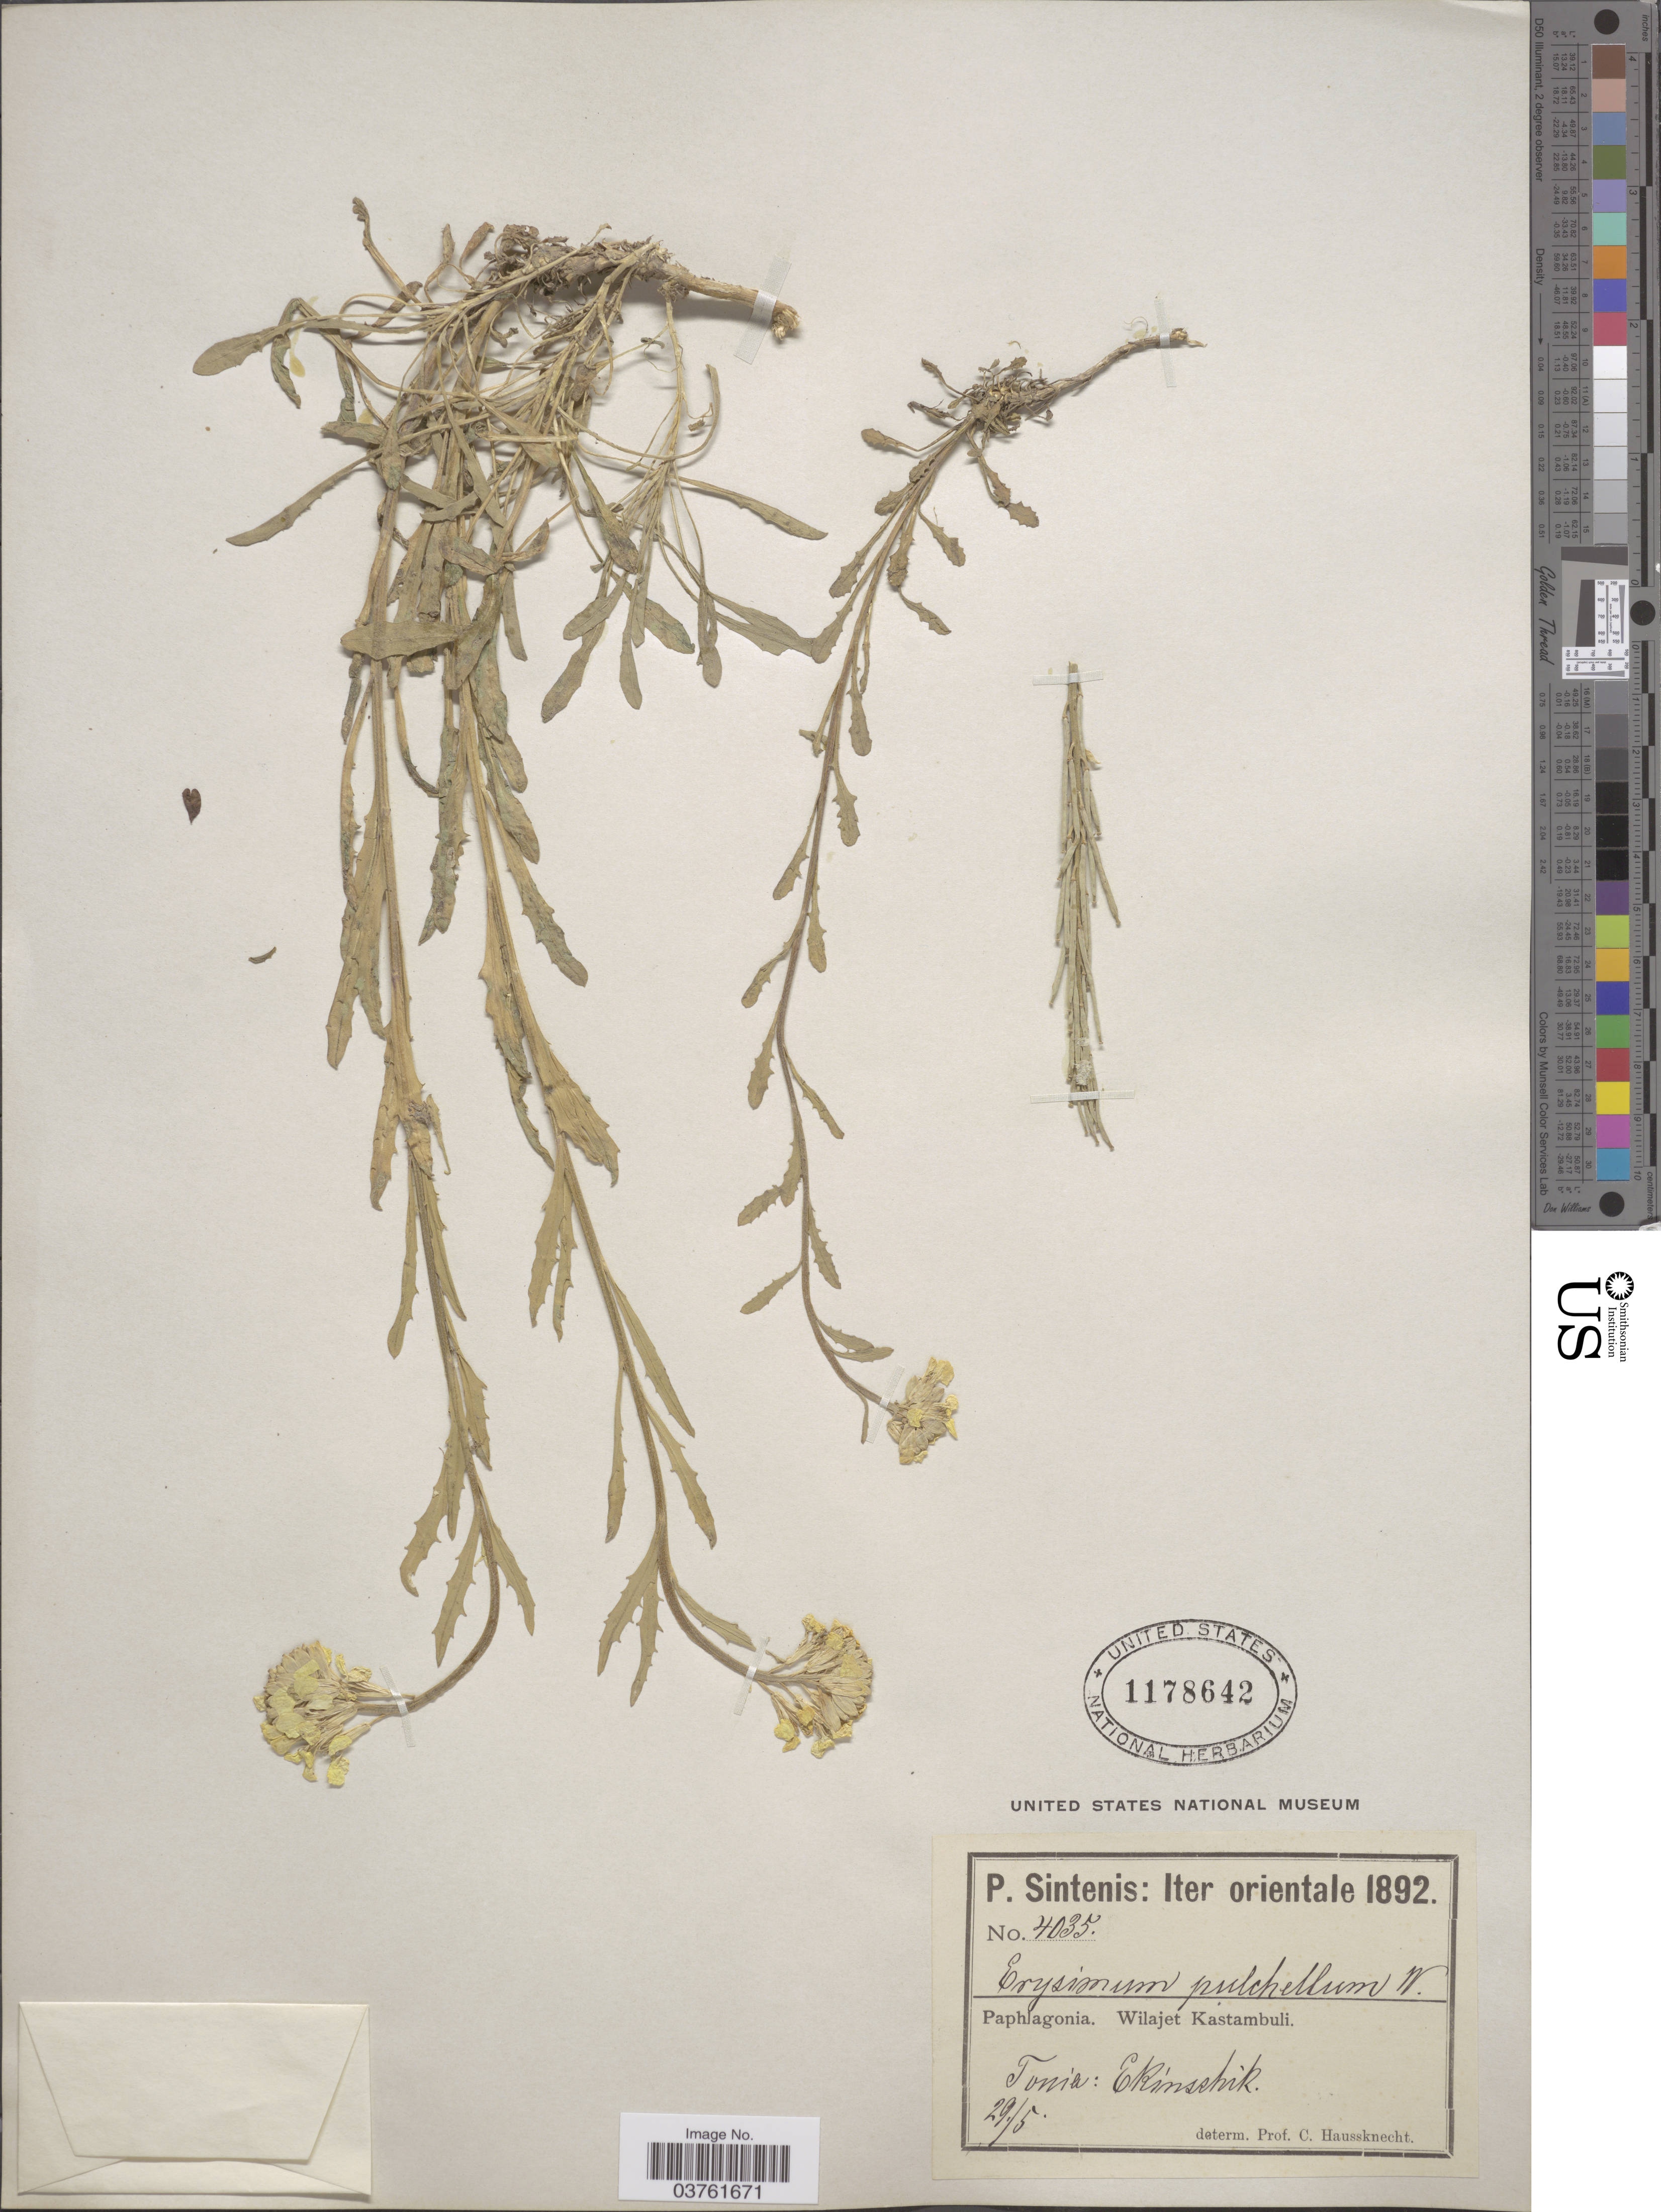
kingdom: Plantae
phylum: Tracheophyta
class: Magnoliopsida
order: Brassicales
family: Brassicaceae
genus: Erysimum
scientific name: Erysimum pulchellum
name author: J. Gay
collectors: P. Sintenis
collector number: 4035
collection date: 1892-05-29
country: Turkey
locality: Iter orientale. Paphlagonia. Wilajet Kastambuli. Tossia: Ekinschik.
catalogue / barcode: US 1178642